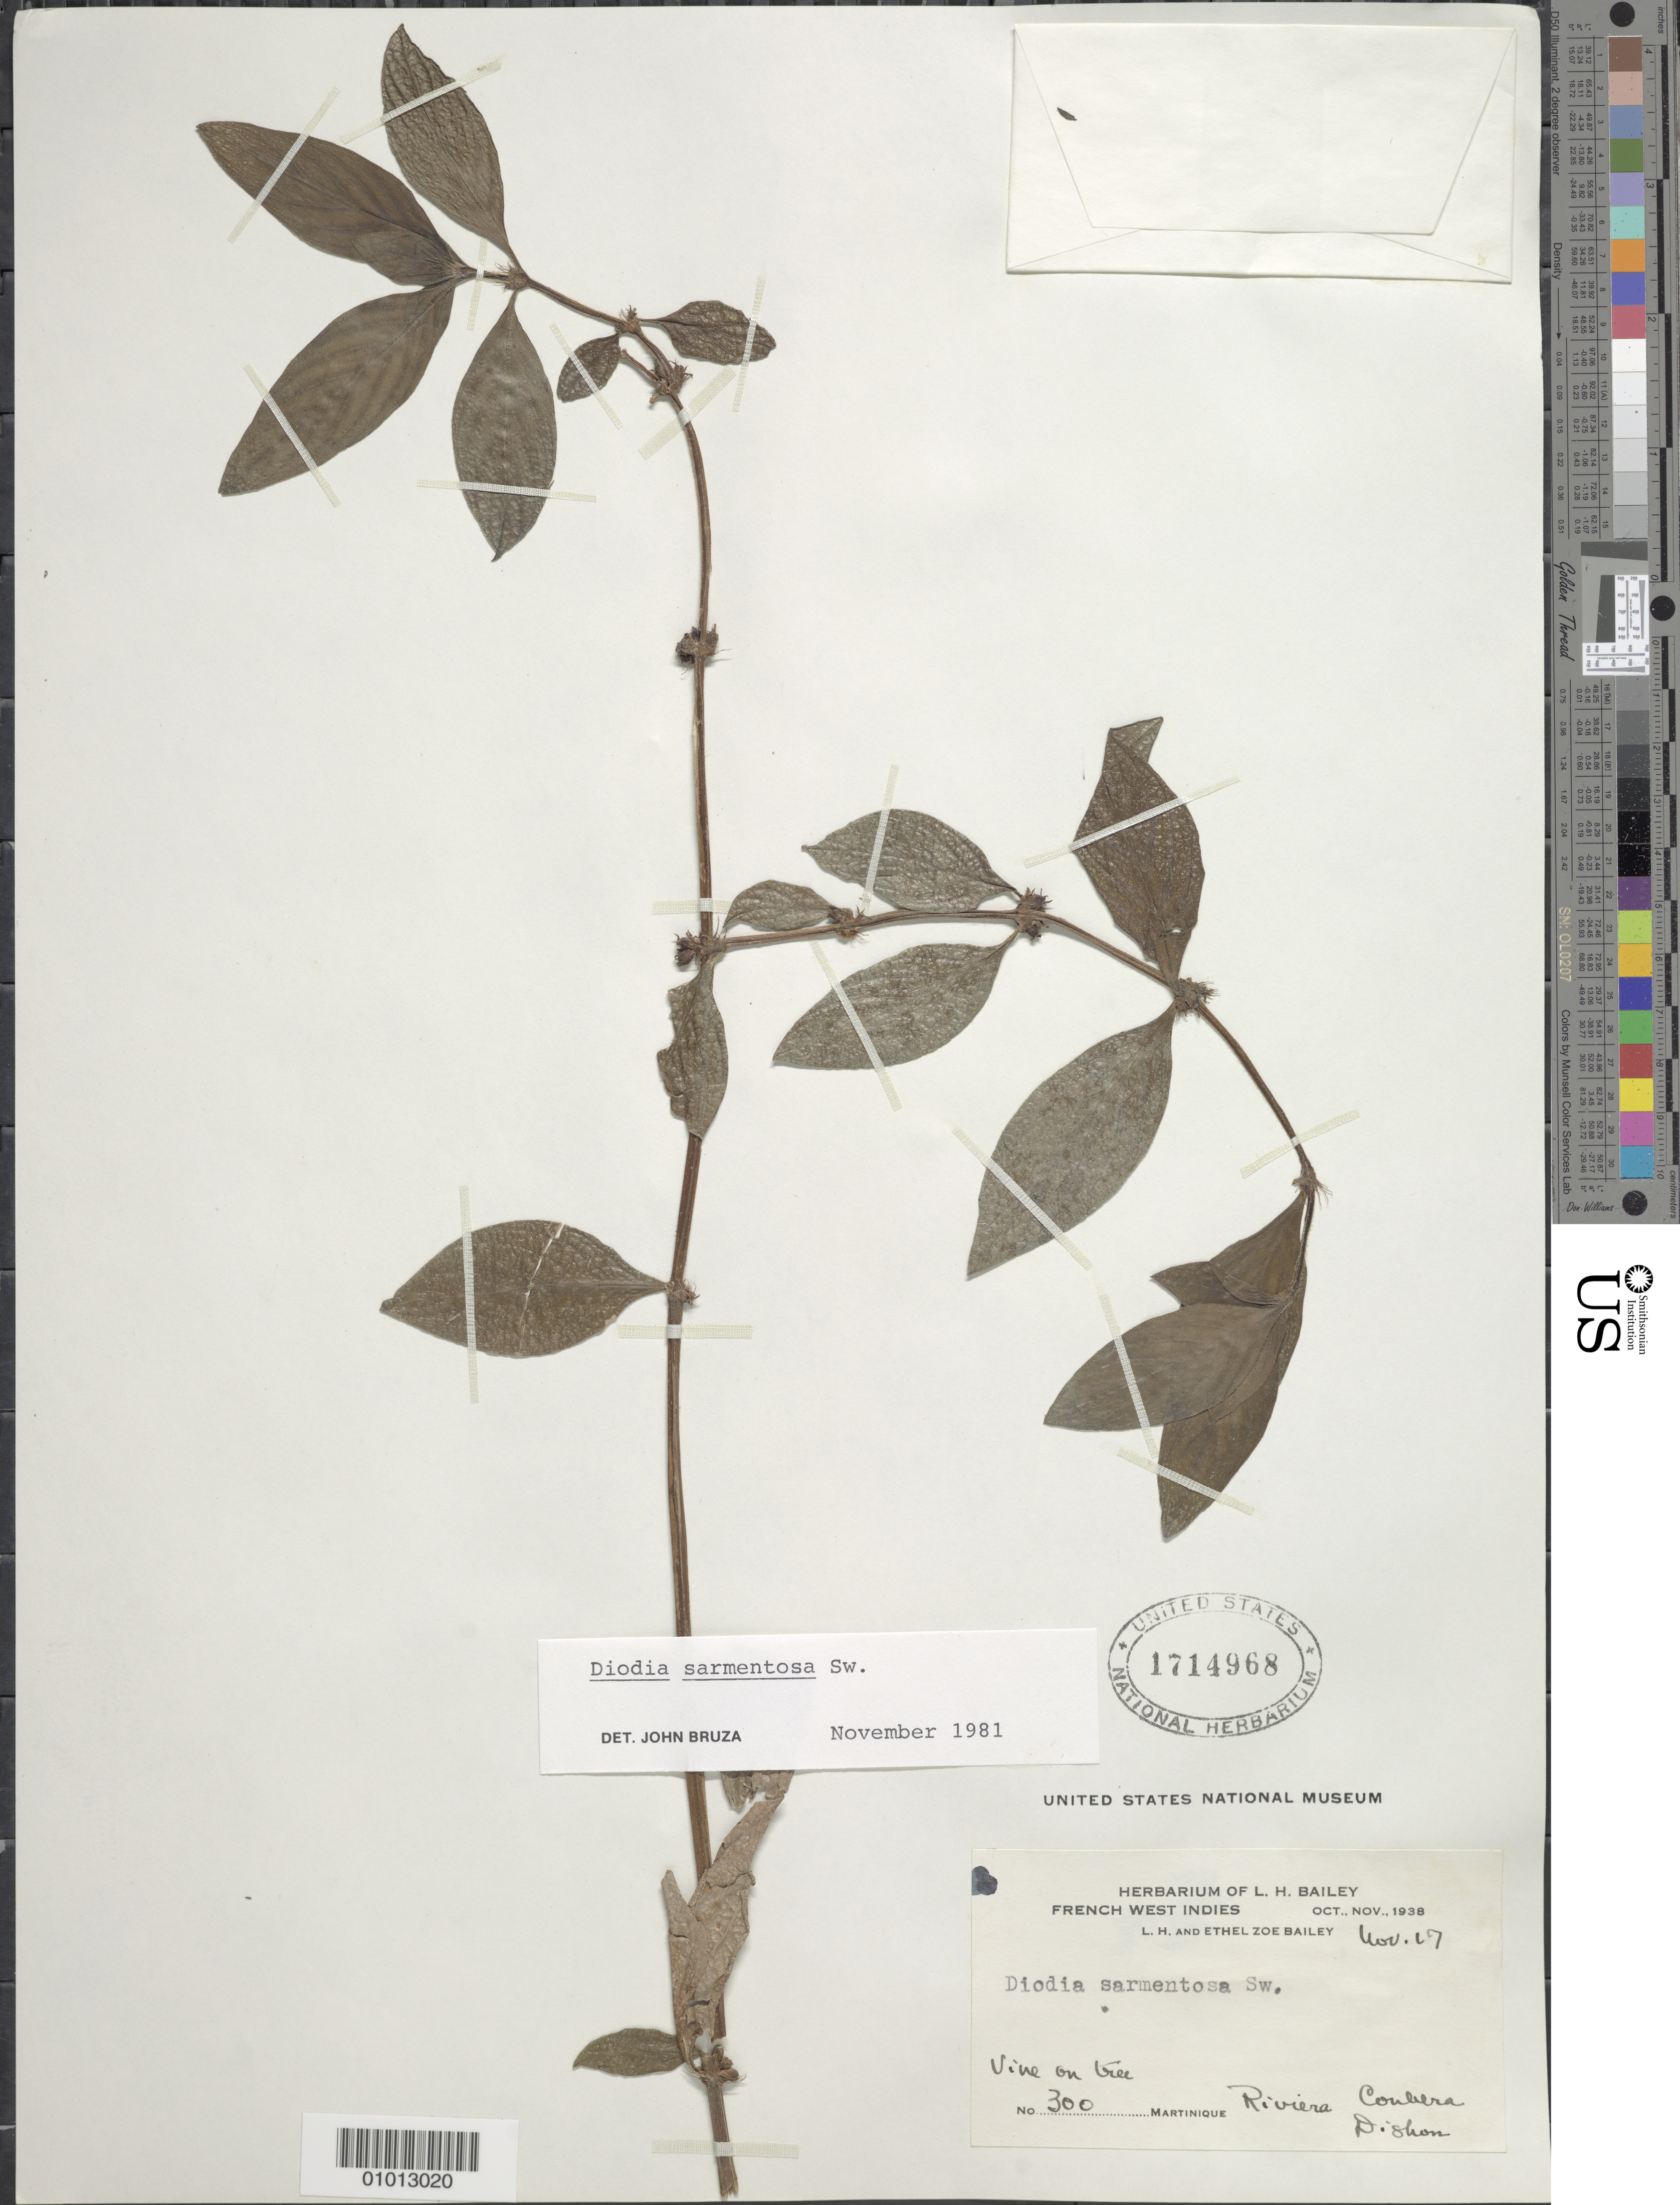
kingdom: Plantae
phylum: Tracheophyta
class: Magnoliopsida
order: Gentianales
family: Rubiaceae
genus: Diodia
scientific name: Diodia sarmentosa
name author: Sw.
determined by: Bruza, J.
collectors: L. H. Bailey & E. Z. Bailey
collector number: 300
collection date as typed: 17 Nov 1938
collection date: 1938-11-17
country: Martinique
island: Martinique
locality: Riviera Coubera, Dishon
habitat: On tree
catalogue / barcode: US 1714968